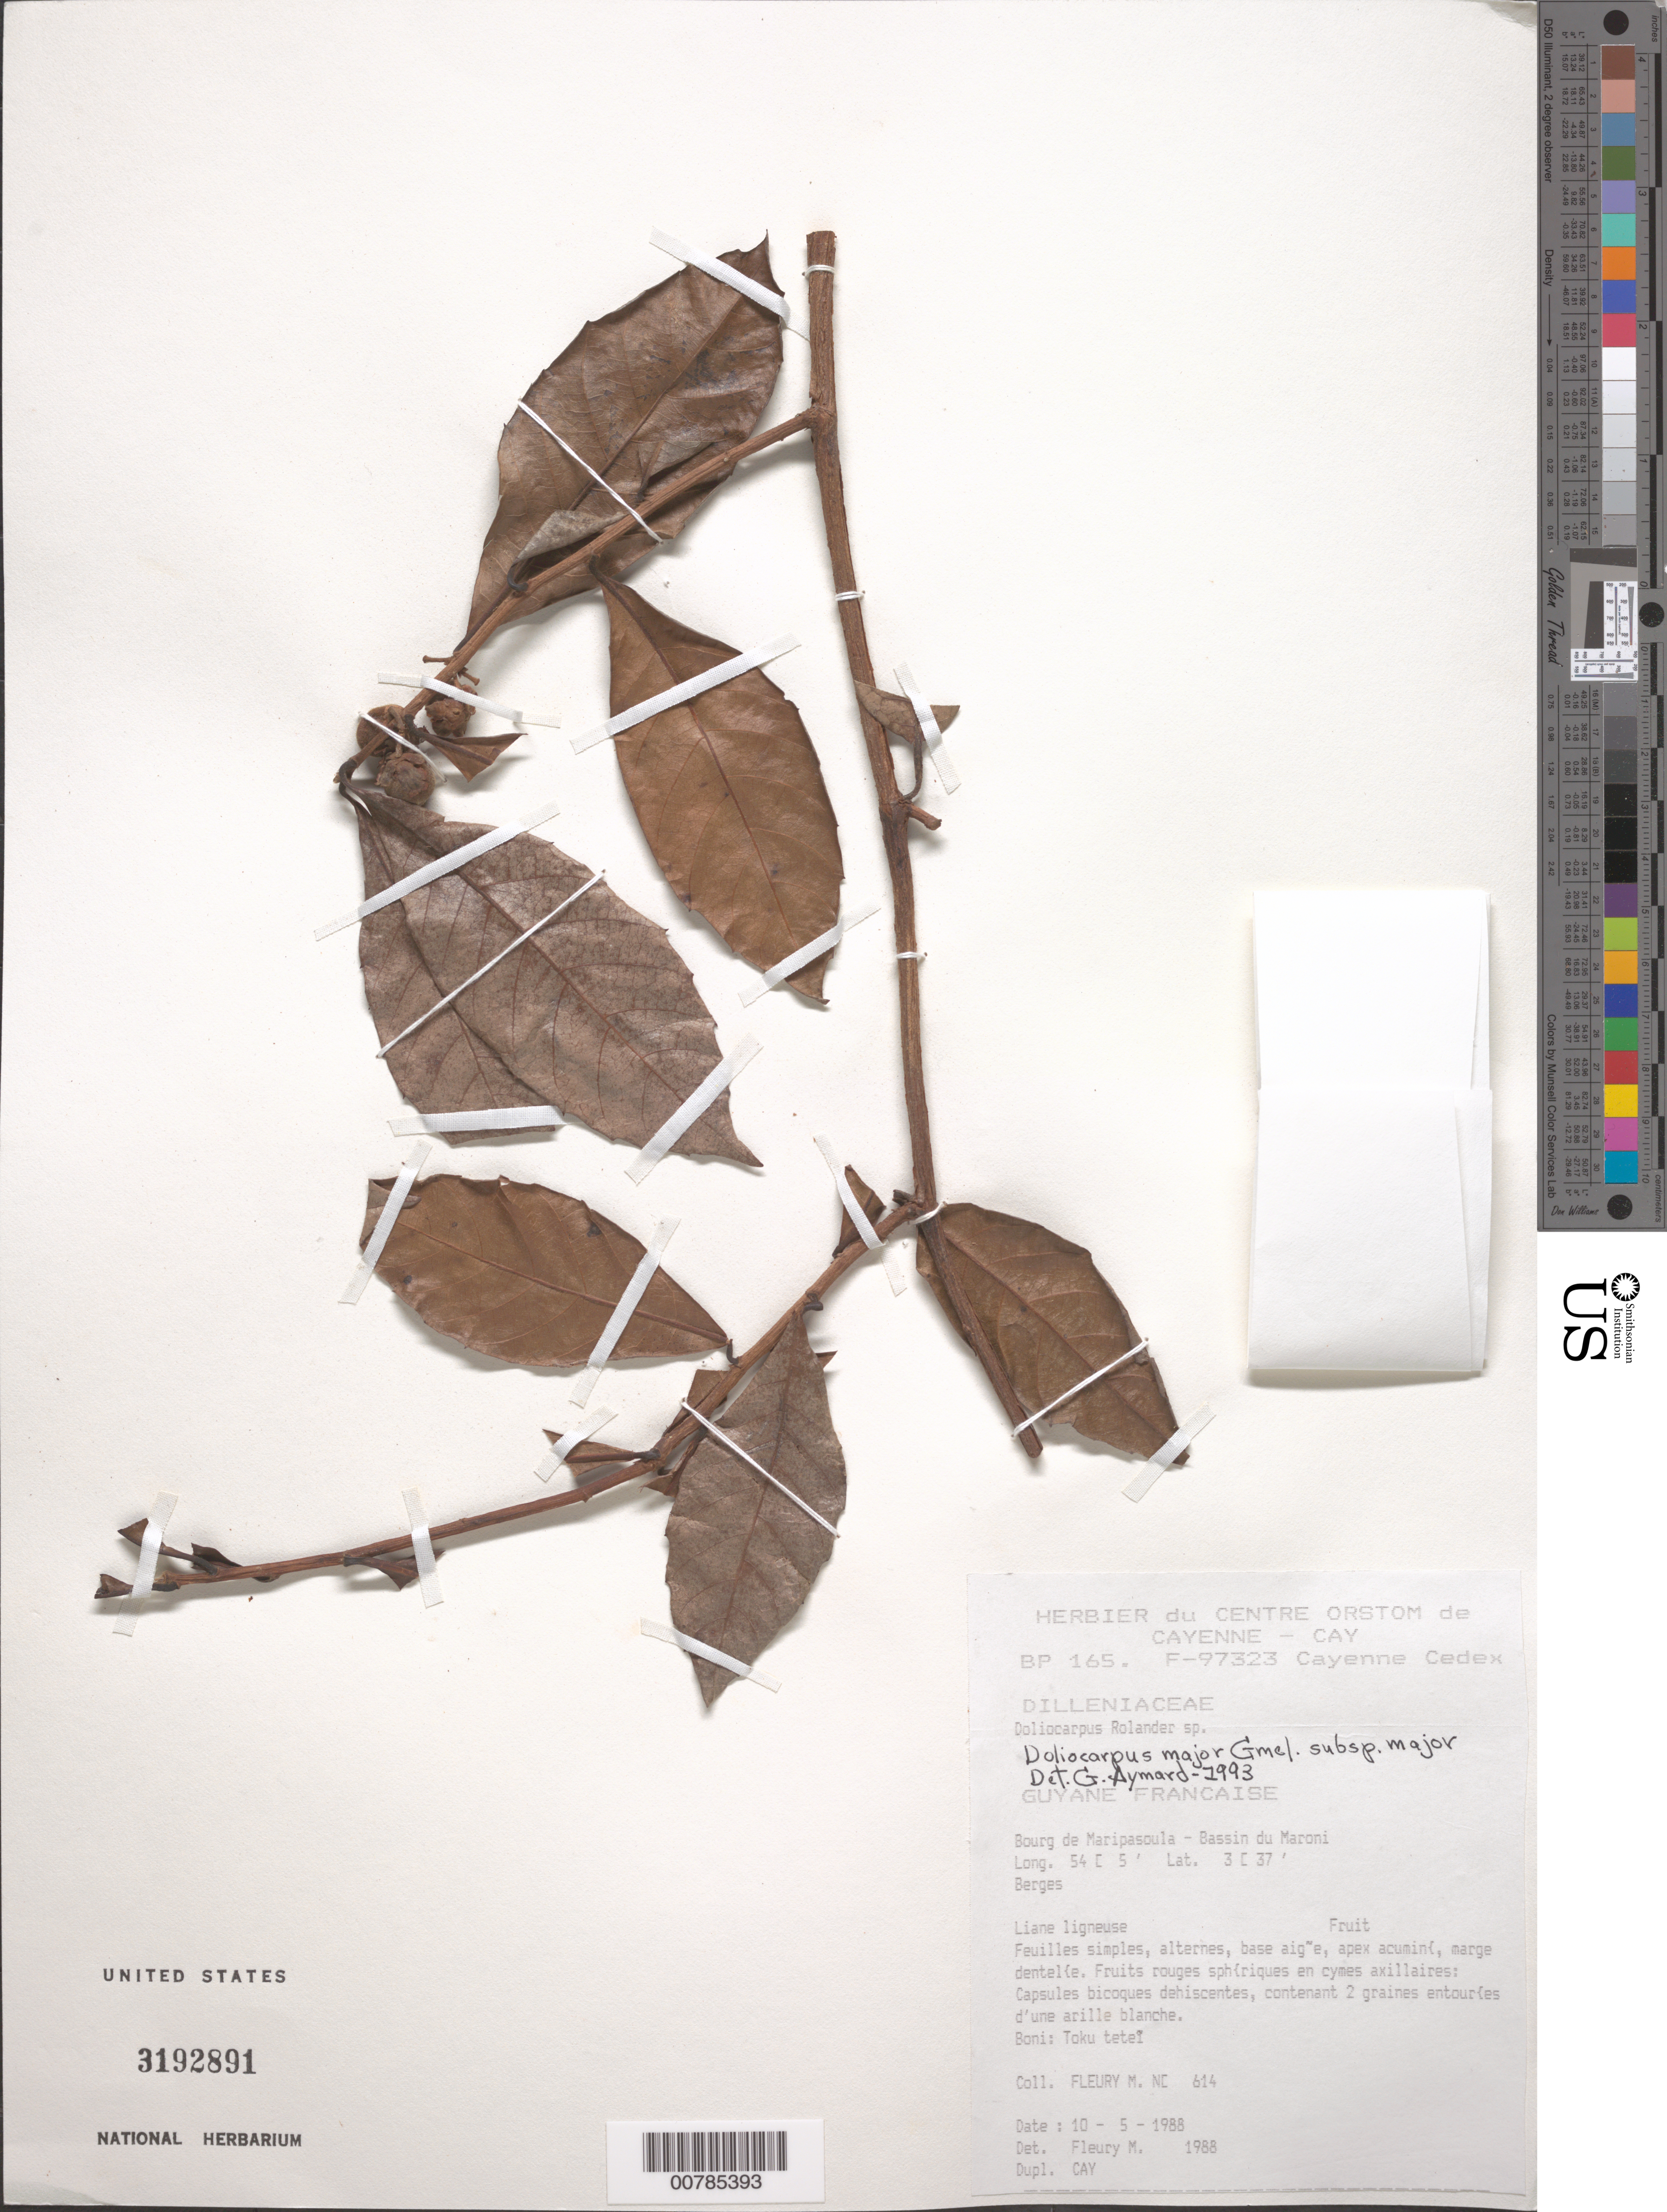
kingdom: Plantae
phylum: Tracheophyta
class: Magnoliopsida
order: Dilleniales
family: Dilleniaceae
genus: Doliocarpus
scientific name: Doliocarpus major subsp. major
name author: J.F. Gmel.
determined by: Aymard C., G. A., (PORT), Univ. Nac. Exp. de los Llanos Ezequiel Zamora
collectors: M. Fleury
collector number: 614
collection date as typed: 10-May-88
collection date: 1988-05-10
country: French Guiana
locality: Bourg de Maripasoula - Bassin du Maroni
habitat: Berges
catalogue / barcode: US 3192891